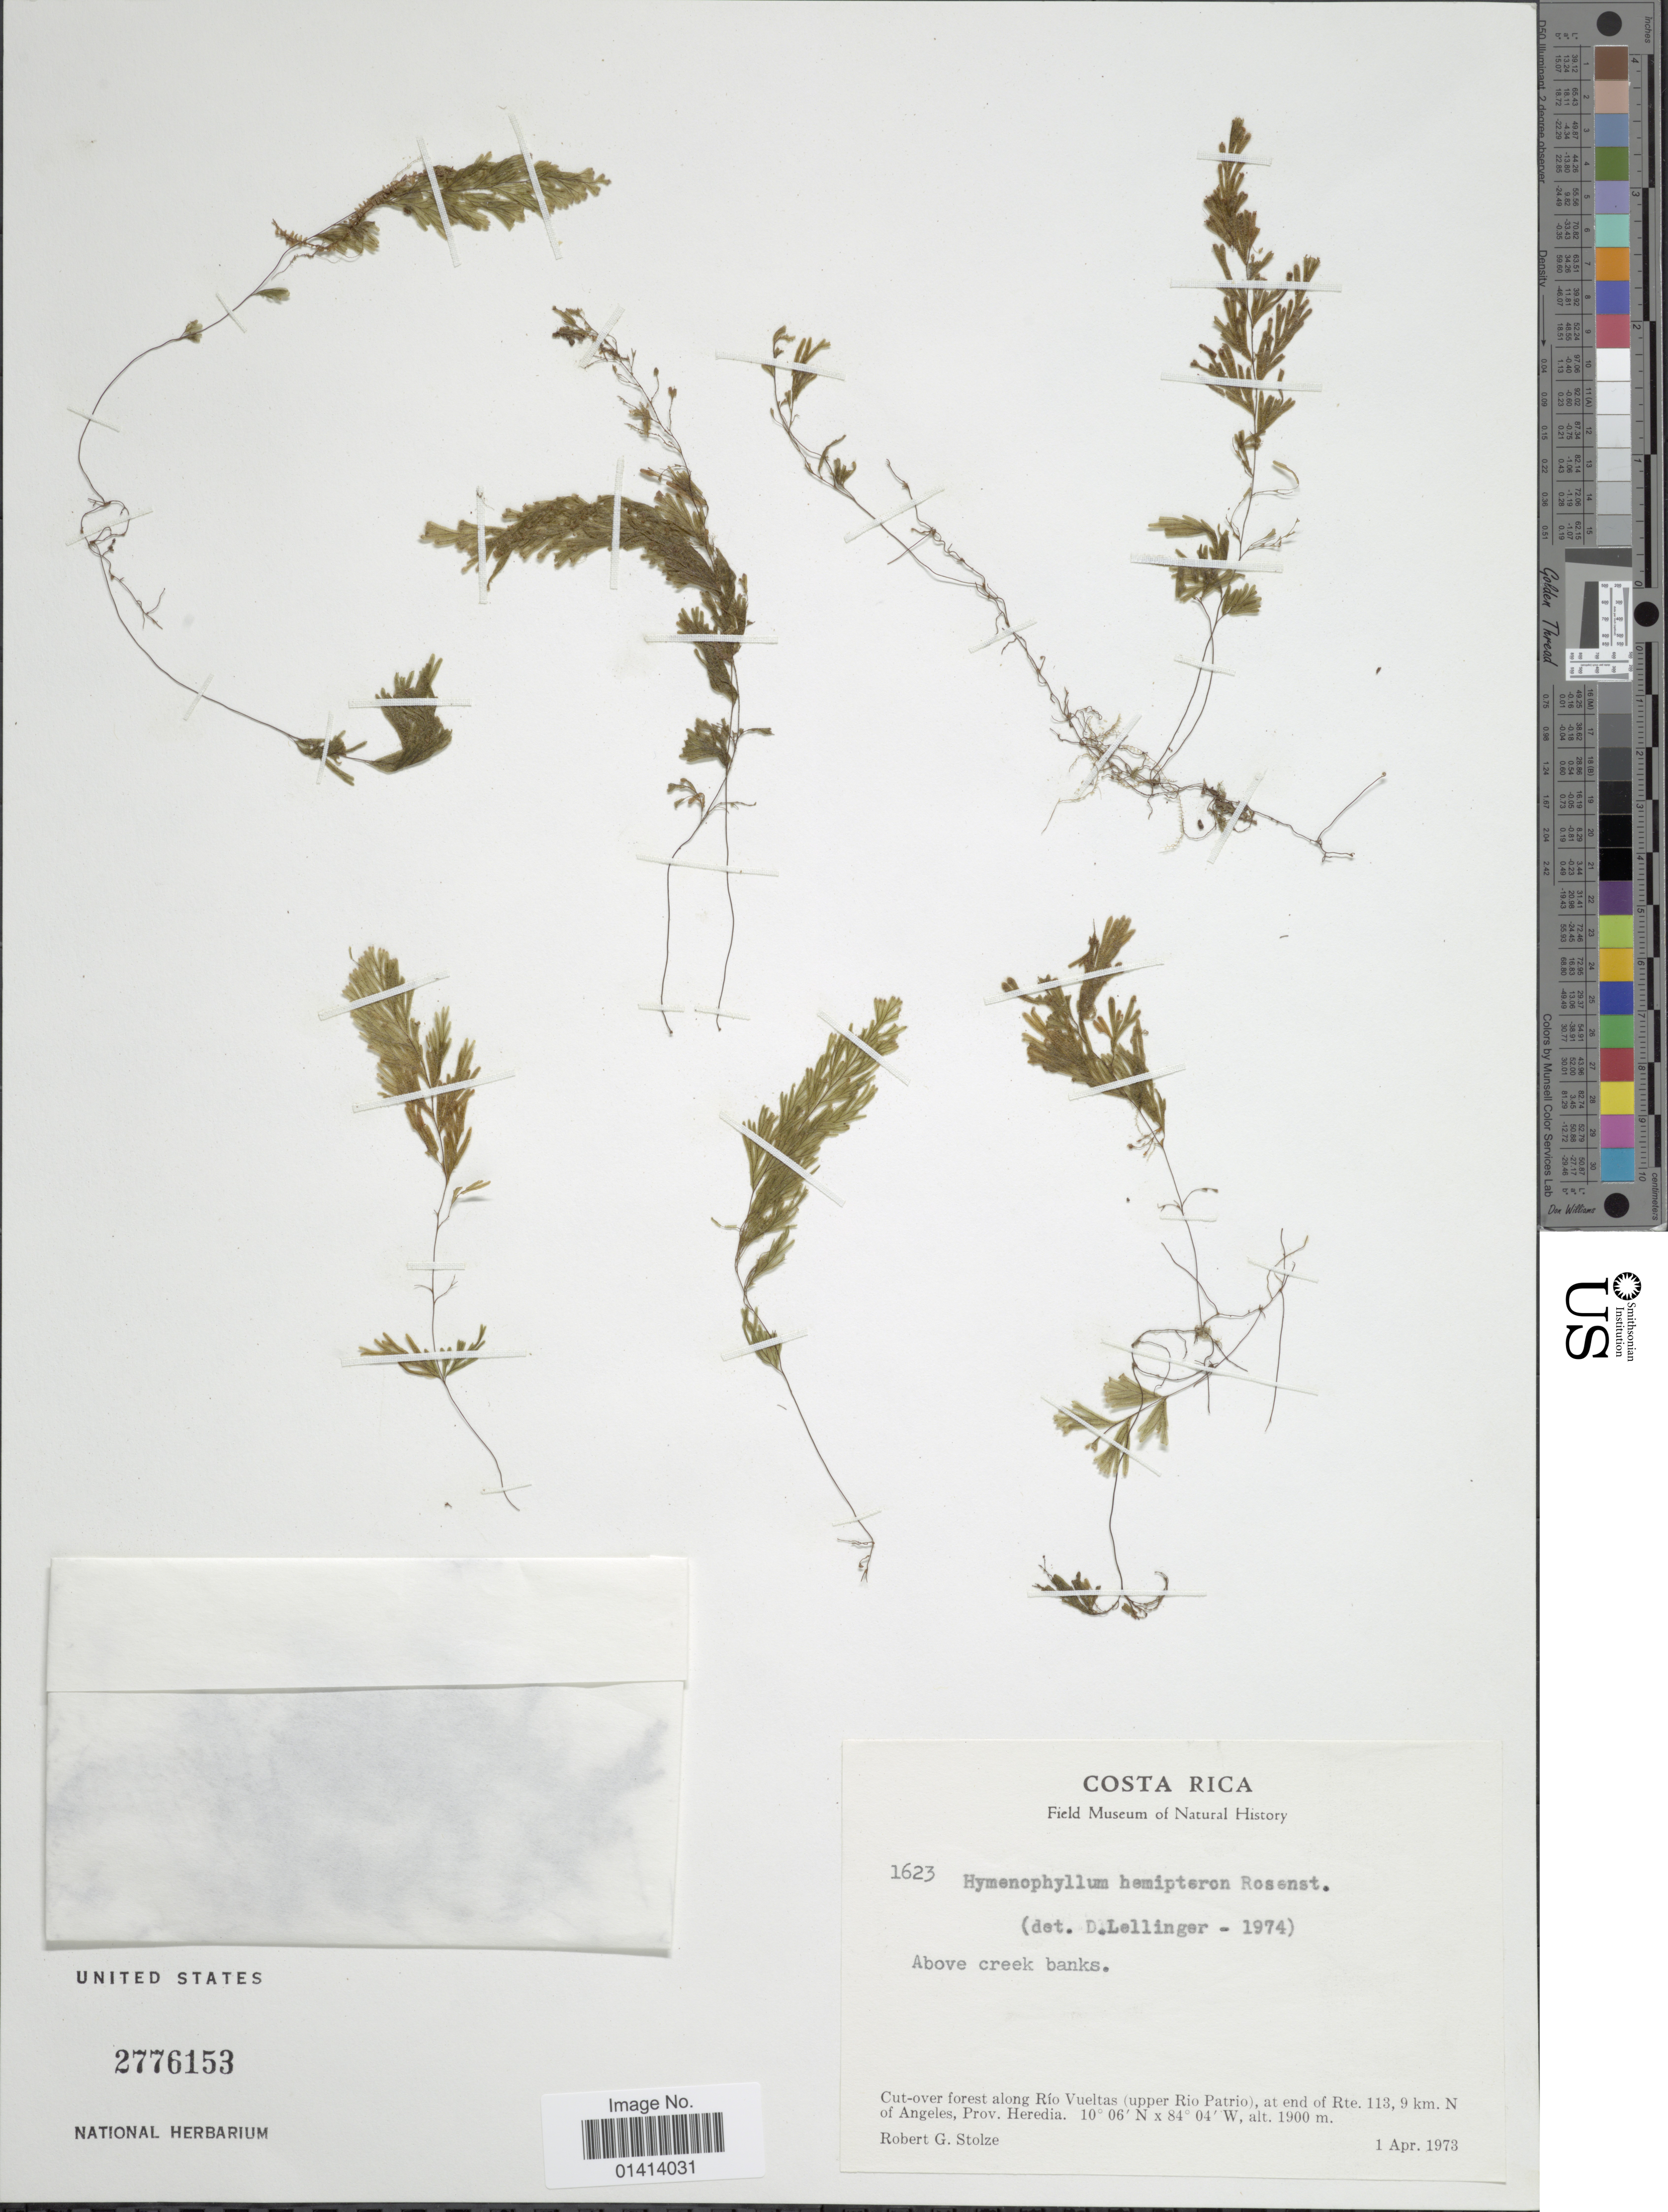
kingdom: Plantae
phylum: Tracheophyta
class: Polypodiopsida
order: Hymenophyllales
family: Hymenophyllaceae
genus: Hymenophyllum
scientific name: Hymenophyllum hemipteron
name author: Rosenst.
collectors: R. G. Stolze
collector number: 1623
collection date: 1973-04-01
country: Costa Rica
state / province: Heredia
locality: Cut-over forest along Río Vueltas (upper Rio Patrio), at end of Rte, 11,9 km N of Angeles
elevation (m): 1900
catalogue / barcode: US 2776153